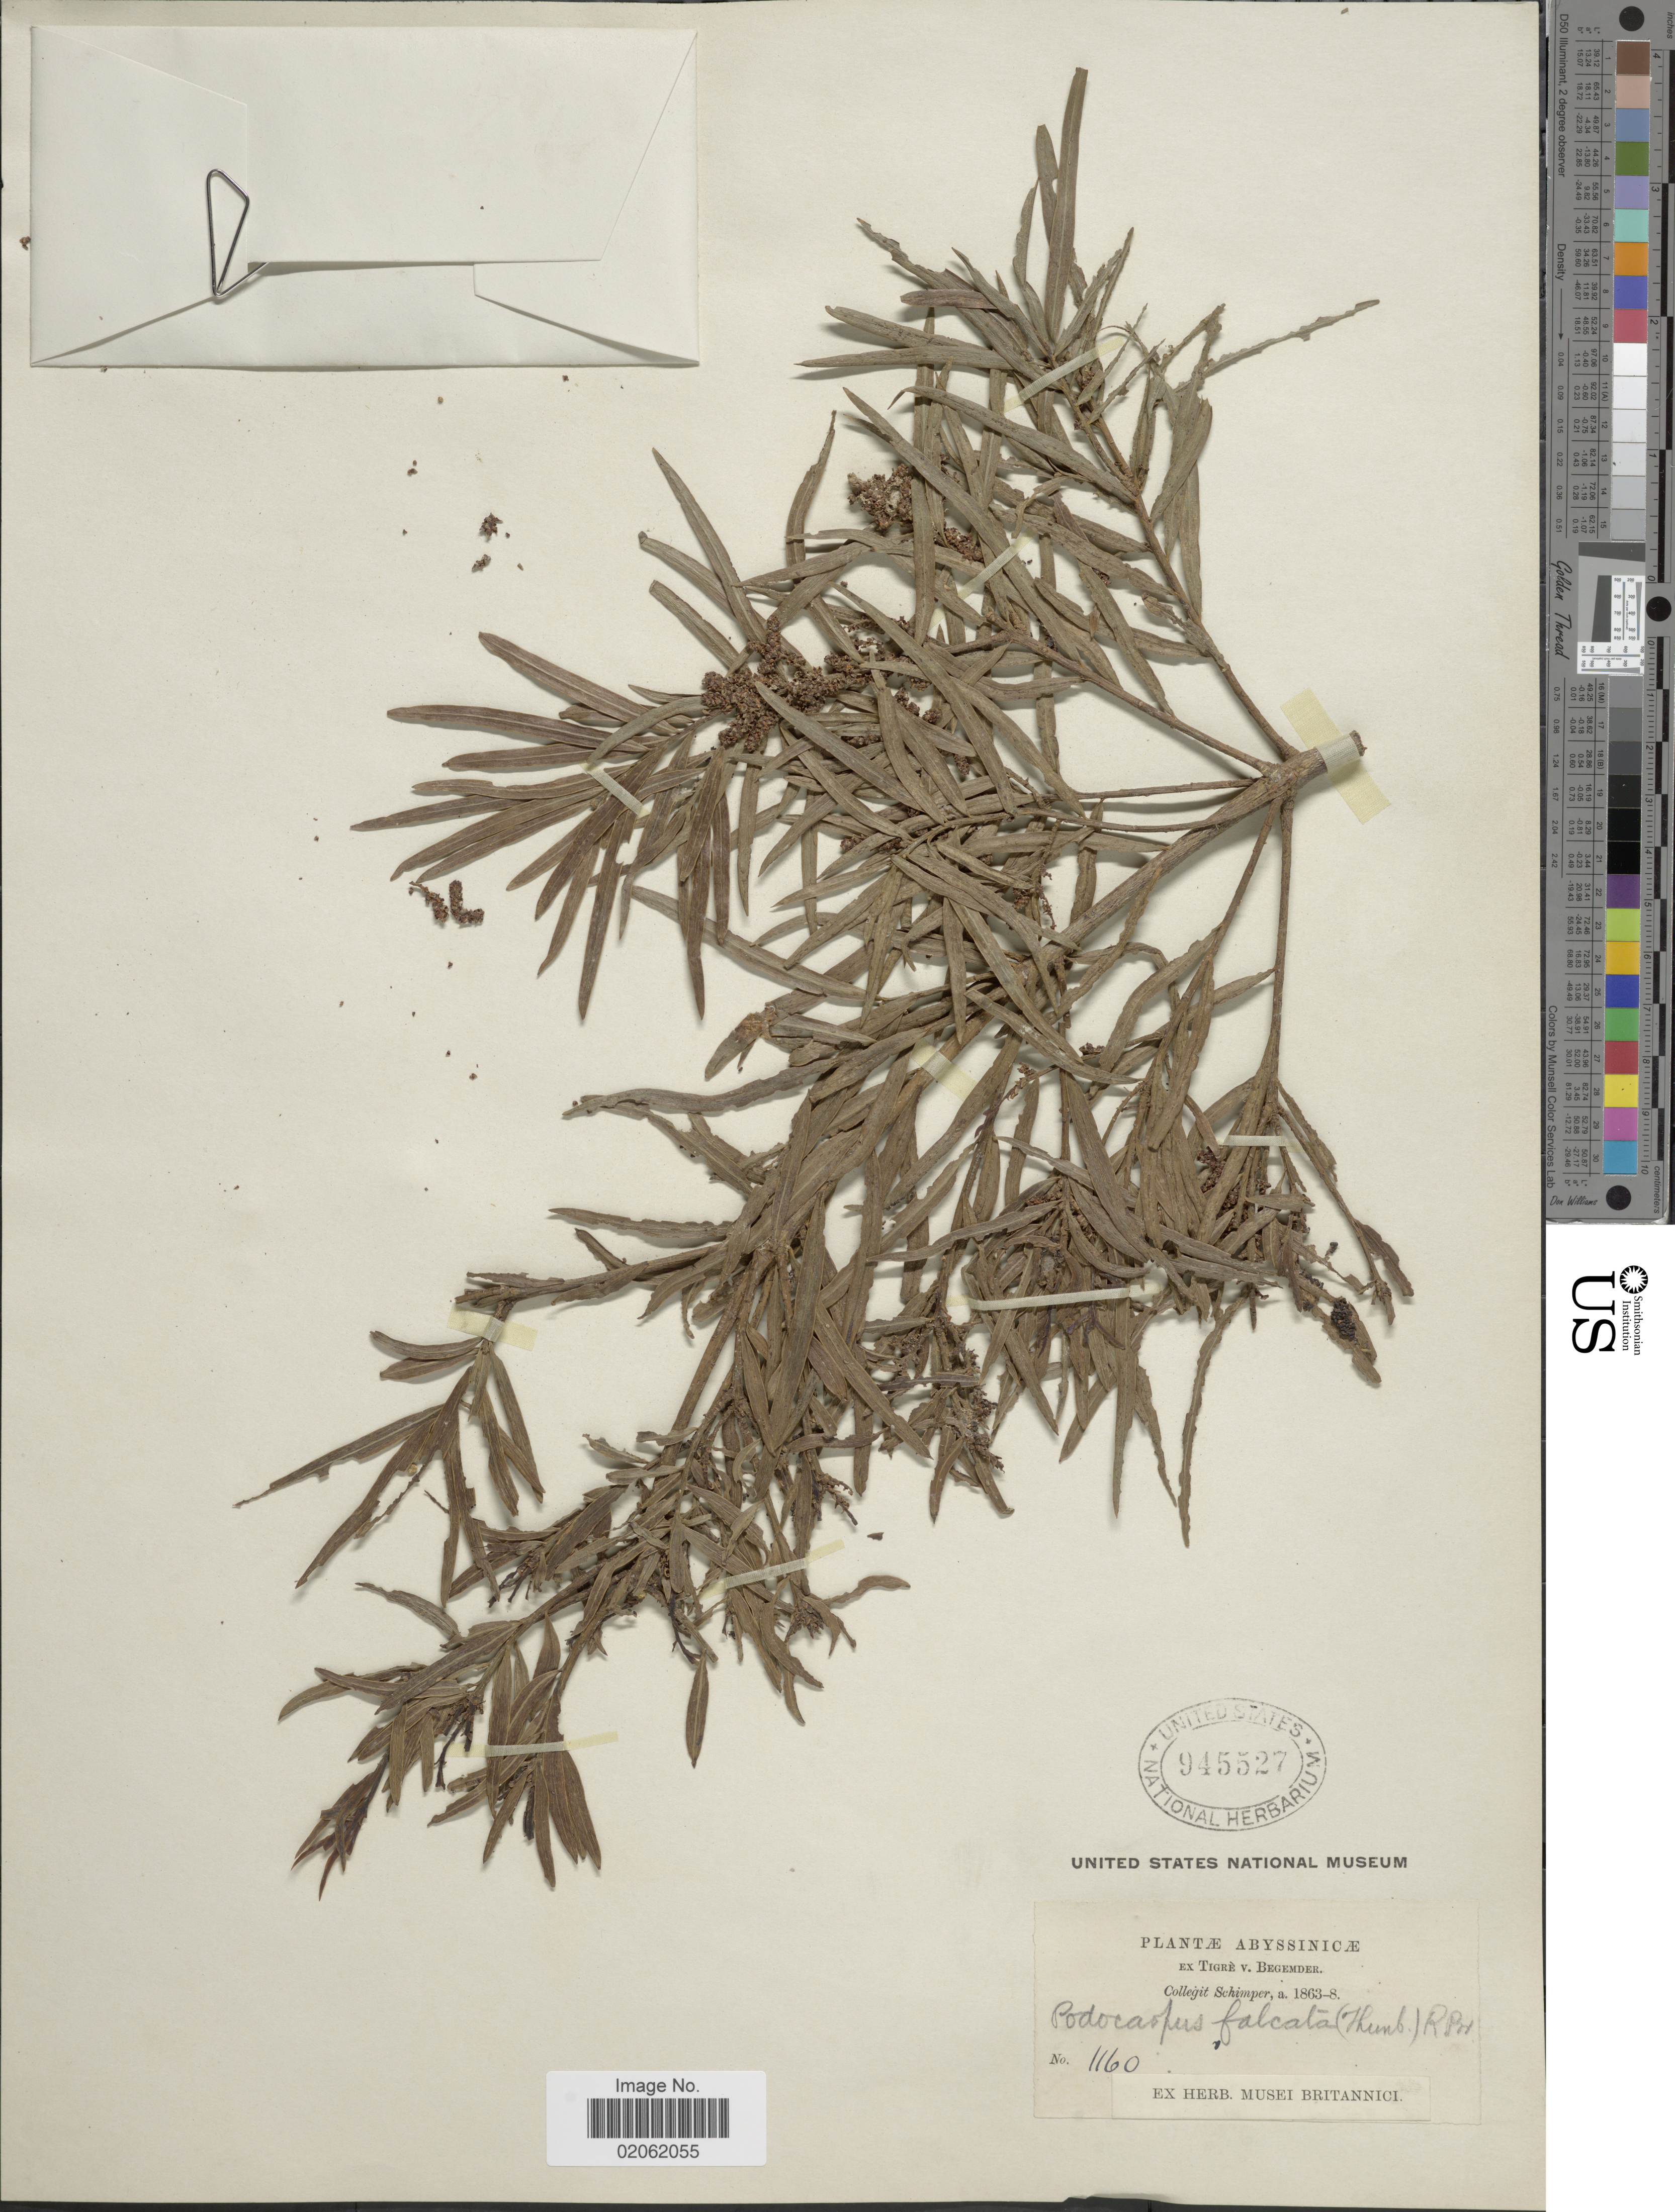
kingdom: Plantae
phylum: Tracheophyta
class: Pinopsida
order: Pinales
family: Podocarpaceae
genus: Podocarpus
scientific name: Podocarpus falcatus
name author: (Thunb.) Endl.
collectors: -. Schimper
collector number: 1160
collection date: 1863/1868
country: Eritrea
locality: Abyssincæ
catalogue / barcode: US 945527